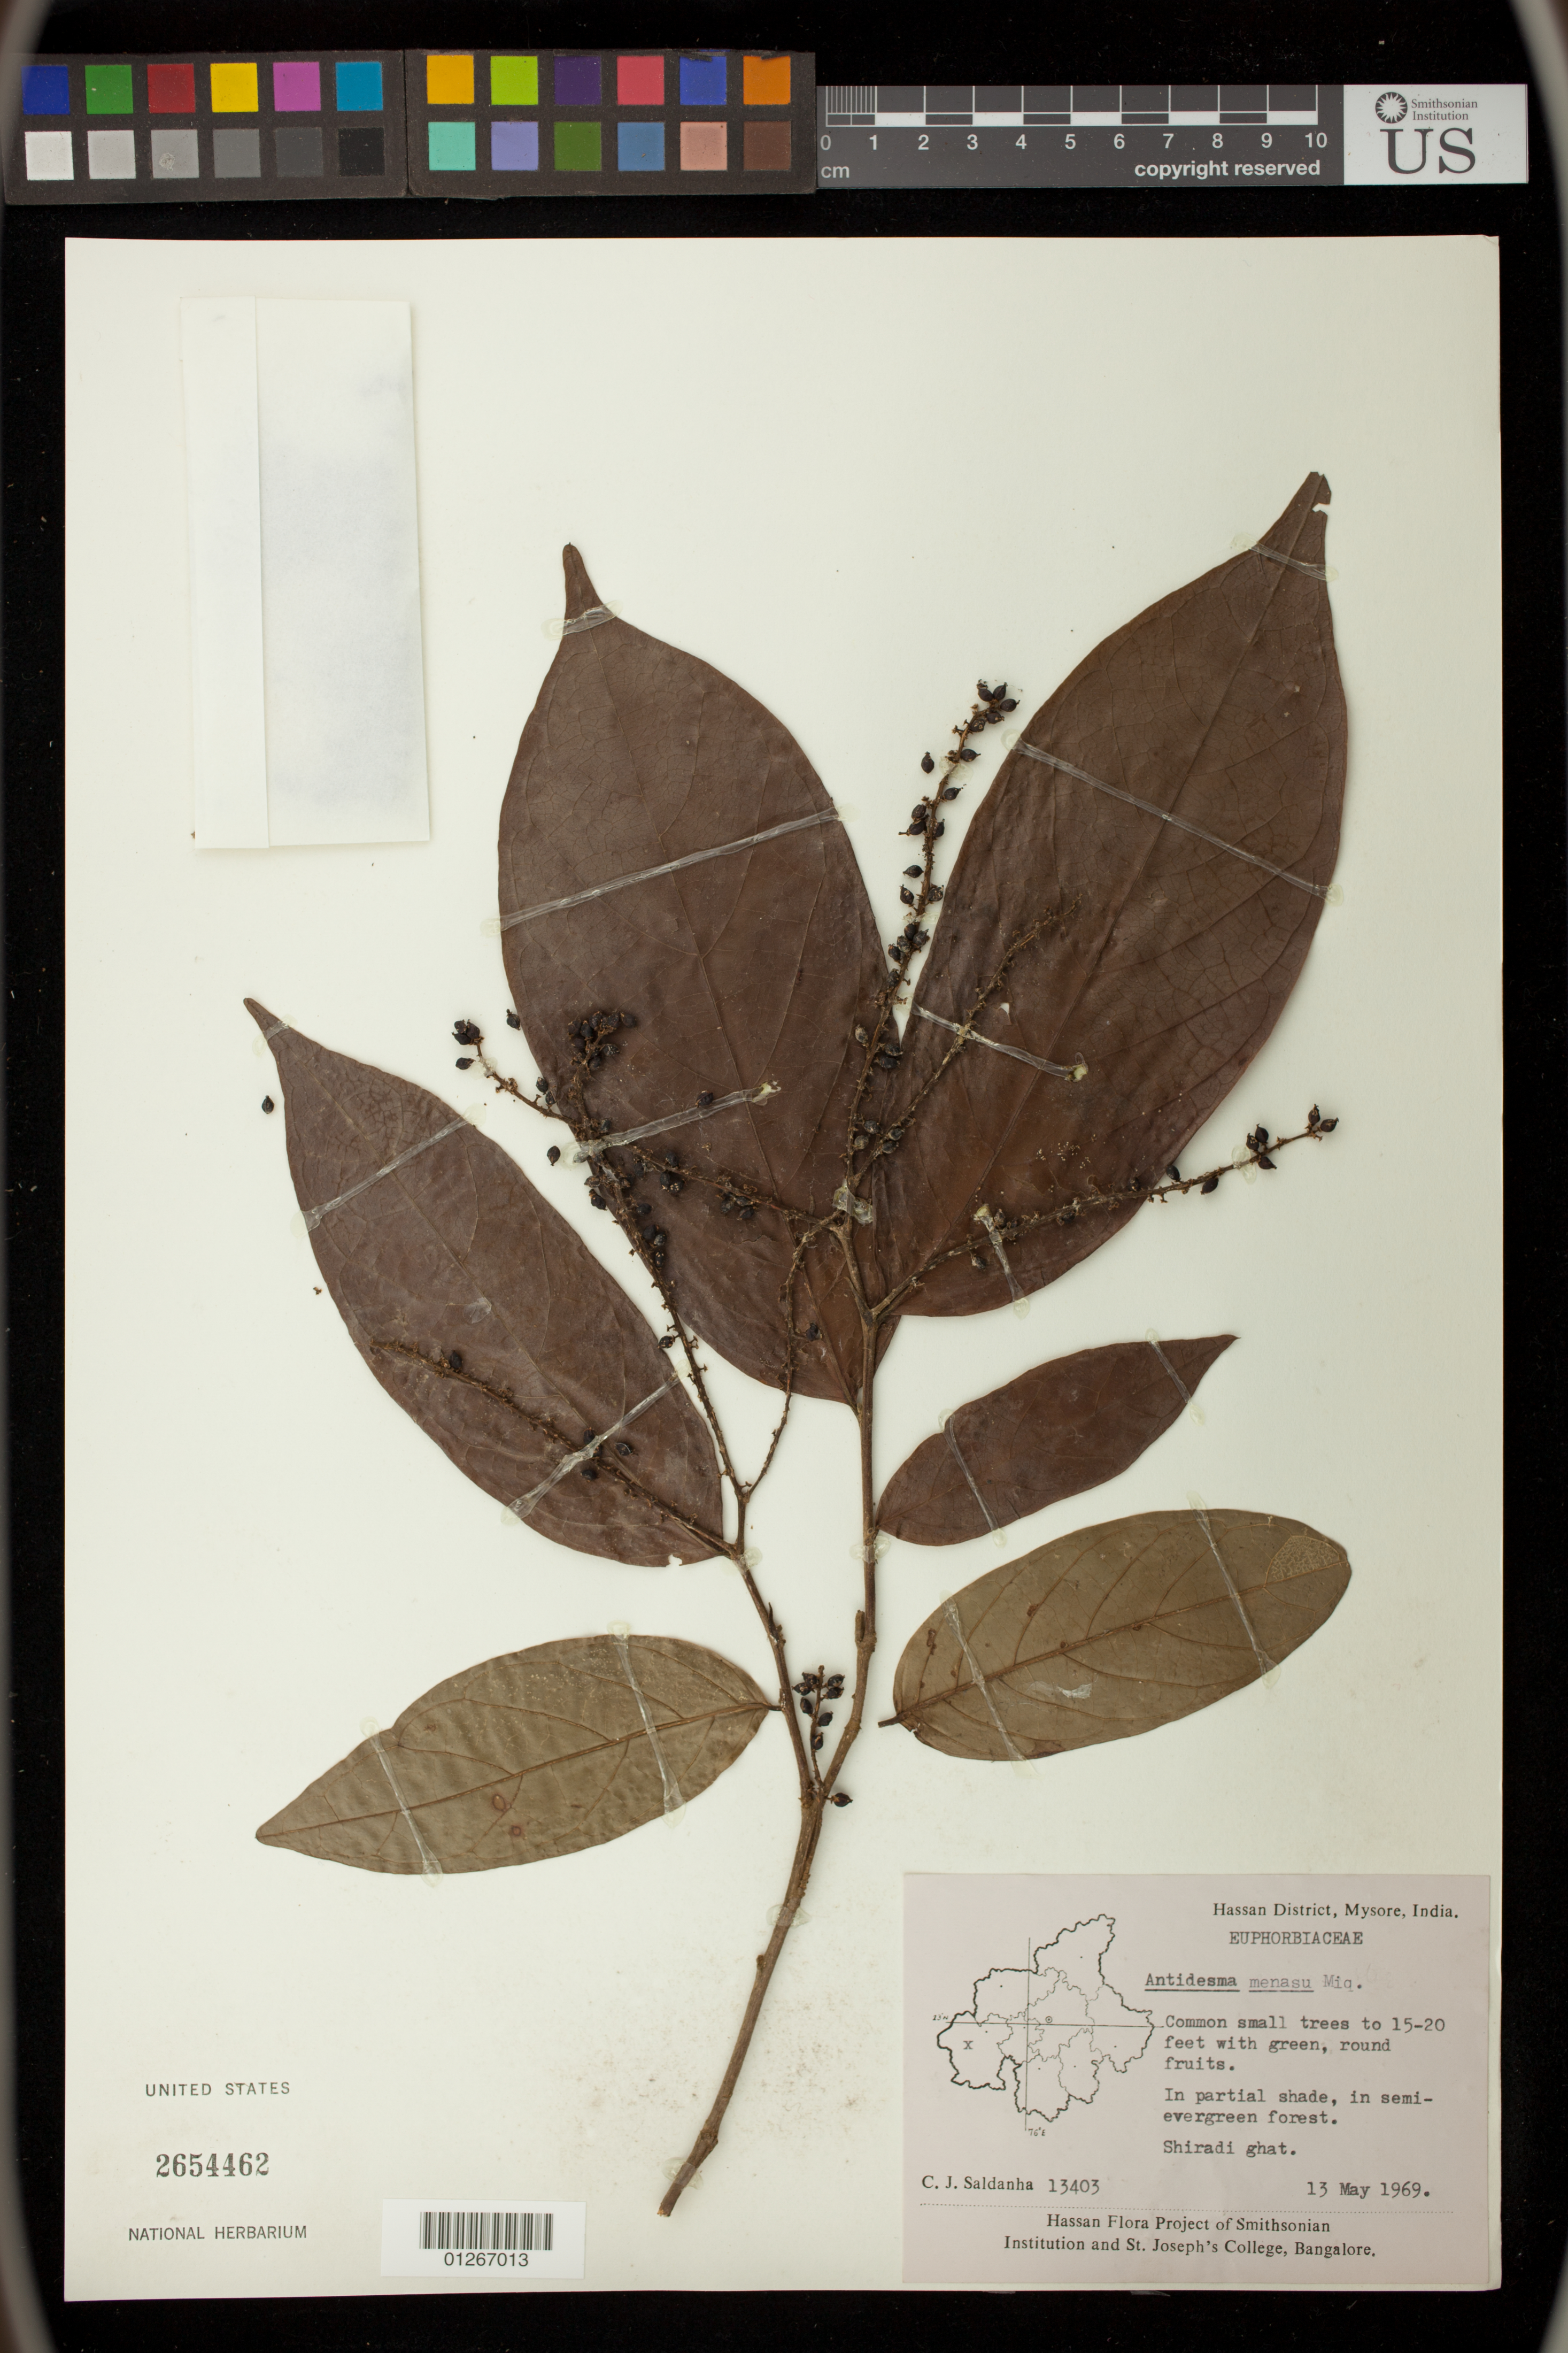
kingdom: Plantae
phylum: Tracheophyta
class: Magnoliopsida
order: Malpighiales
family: Phyllanthaceae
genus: Antidesma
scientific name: Antidesma menasu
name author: Miq. ex Tul.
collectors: C. J. Saldanha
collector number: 13403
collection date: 1969-05-13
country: India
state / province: Karnataka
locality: Shiradi ghat. Hassan District, Mysore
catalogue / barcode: US 2654462